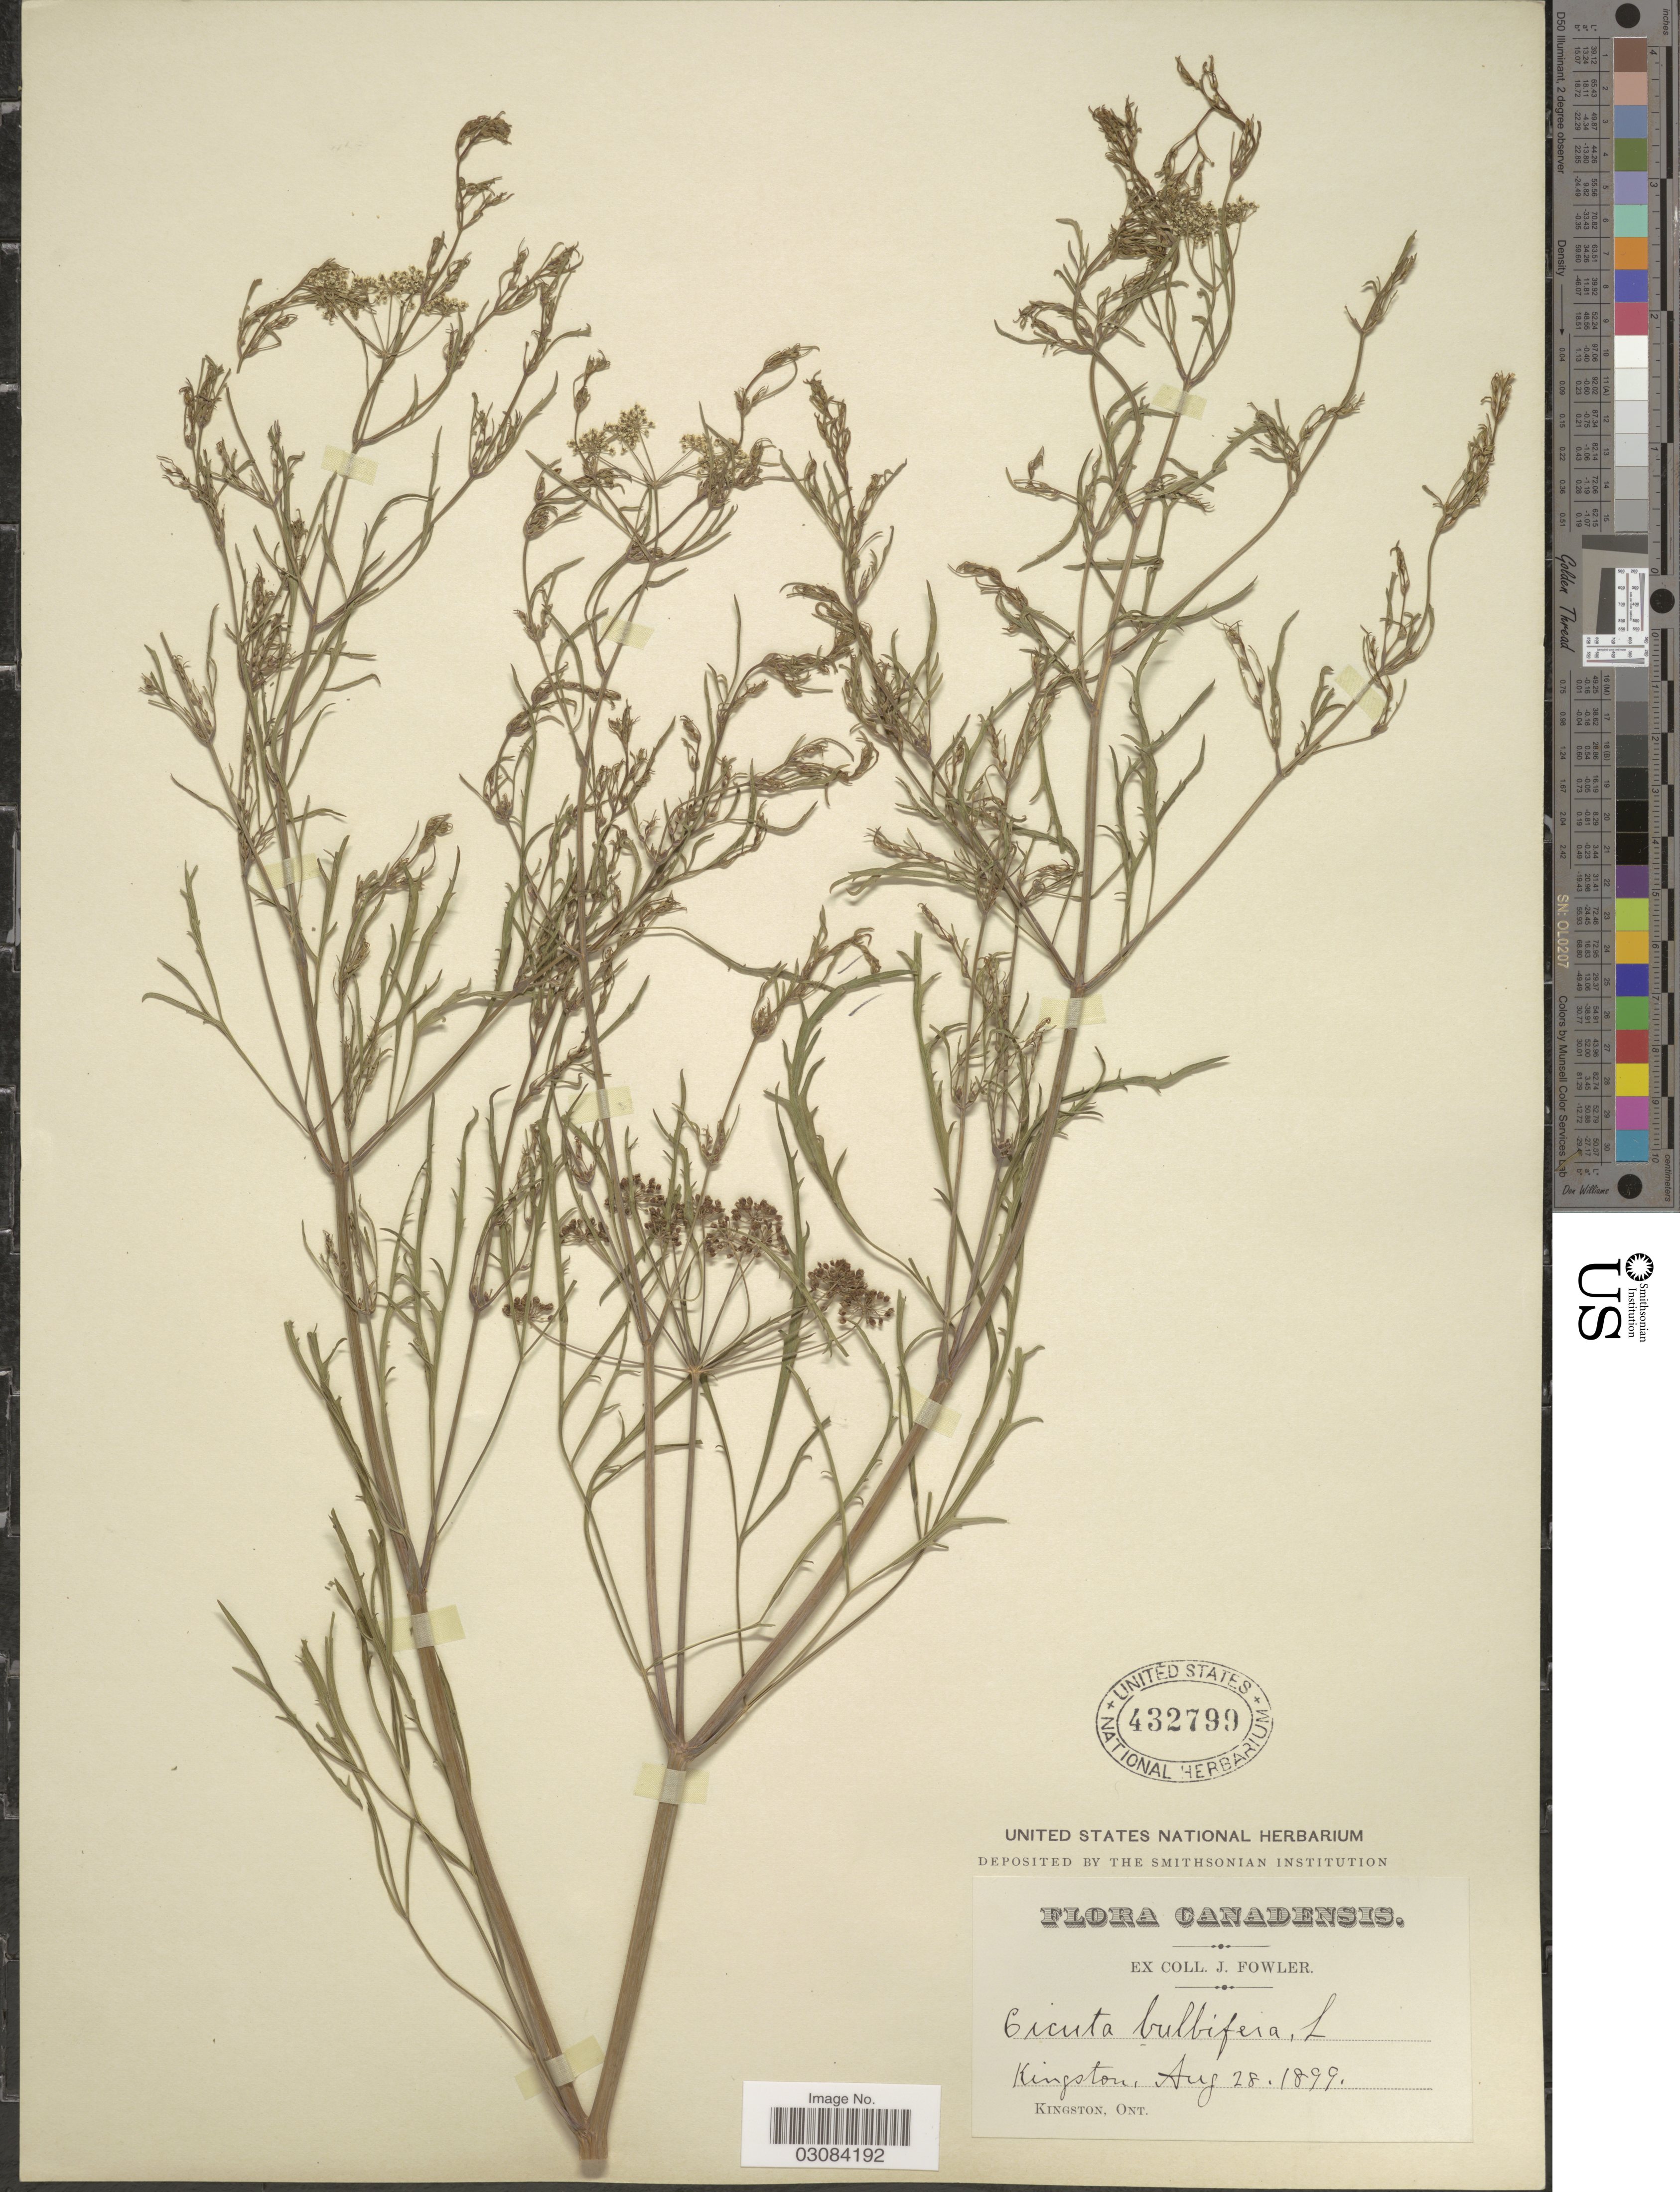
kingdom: Plantae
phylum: Tracheophyta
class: Magnoliopsida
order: Apiales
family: Apiaceae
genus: Cicuta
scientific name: Cicuta bulbifera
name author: L.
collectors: J. Fowler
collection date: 1899-08-28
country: Canada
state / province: Ontario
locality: Kingston.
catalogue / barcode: US 432799